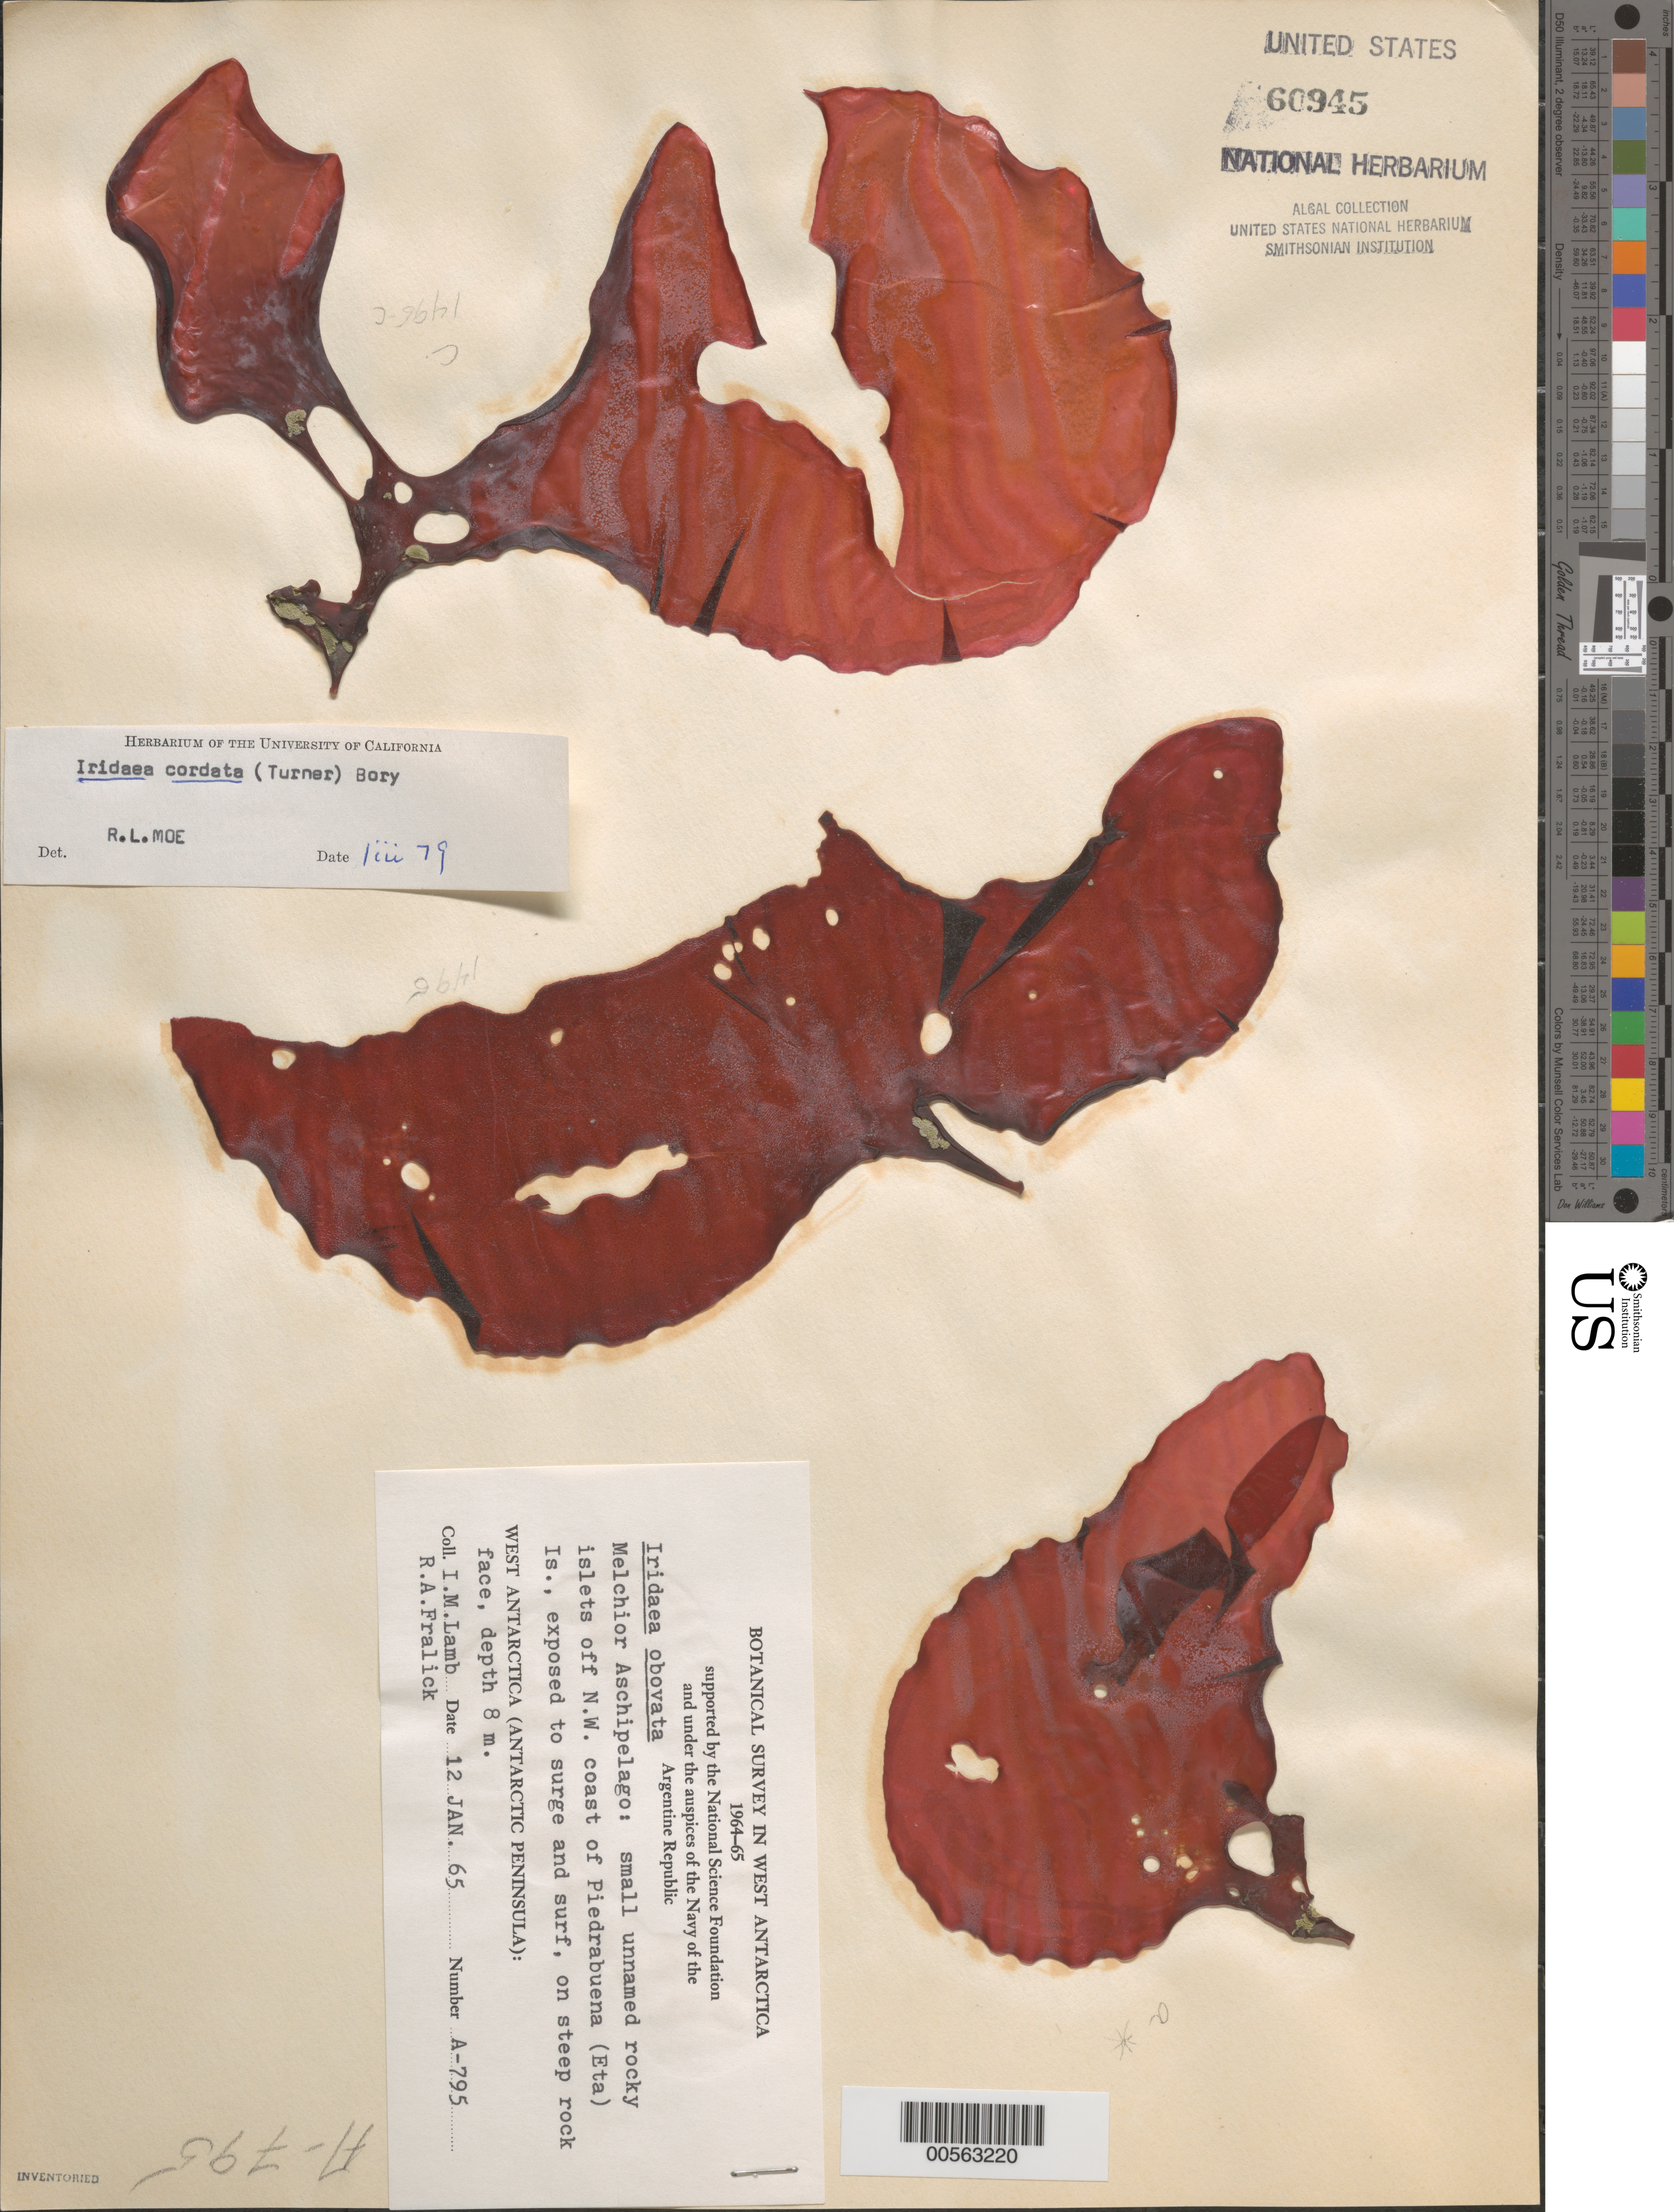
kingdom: Plantae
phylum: Rhodophyta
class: Florideophyceae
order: Gigartinales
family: Gigartinaceae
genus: Iridaea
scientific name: Iridaea cordata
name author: (Turner) Bory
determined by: Moe, R. L.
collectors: I. M. Lamb & R. Fralick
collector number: A-795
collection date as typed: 12 Jan 1965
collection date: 1965-01-12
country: Antarctica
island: Melchior Islands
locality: Rocky Islets off northwest Eta Island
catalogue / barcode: US 60945